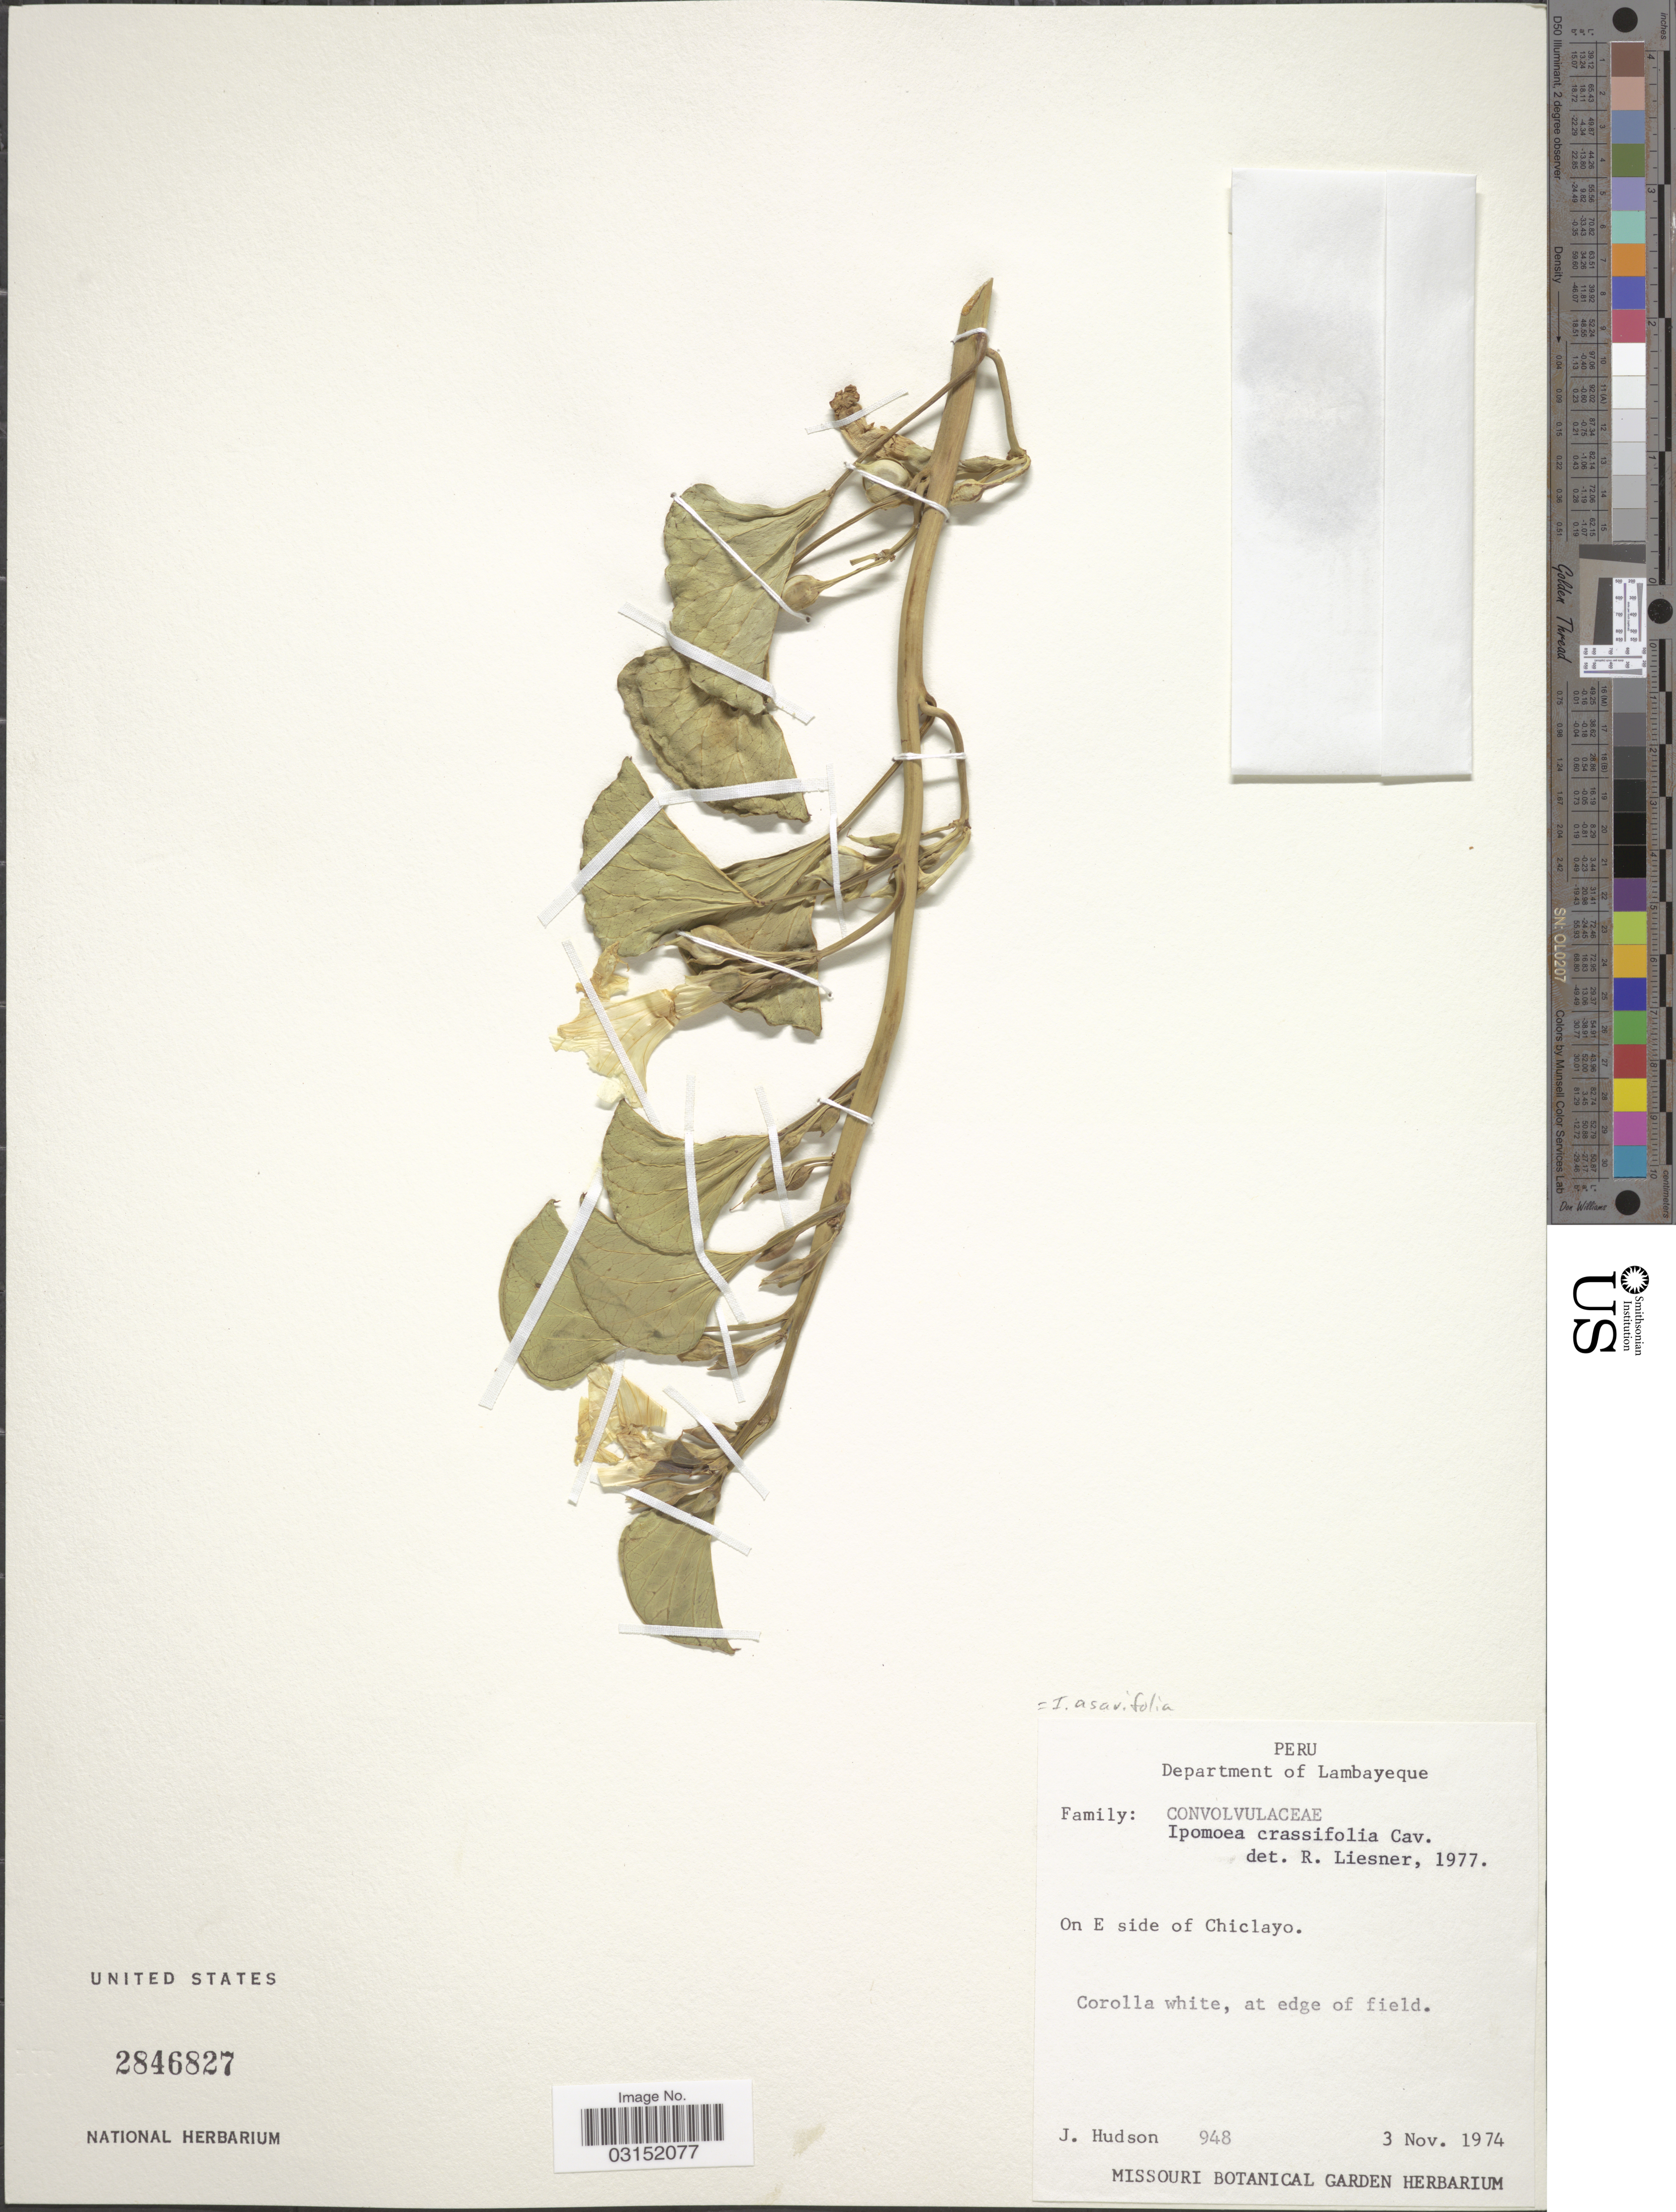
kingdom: Plantae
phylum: Tracheophyta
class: Magnoliopsida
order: Solanales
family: Convolvulaceae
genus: Ipomoea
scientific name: Ipomoea asarifolia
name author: (Desr.) Roem. & Schult.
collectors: J. Hudson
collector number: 948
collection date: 1974-11-03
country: Peru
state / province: Lambayeque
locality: Department of Lambayeque, On E side of Chiclayo.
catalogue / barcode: US 2846827